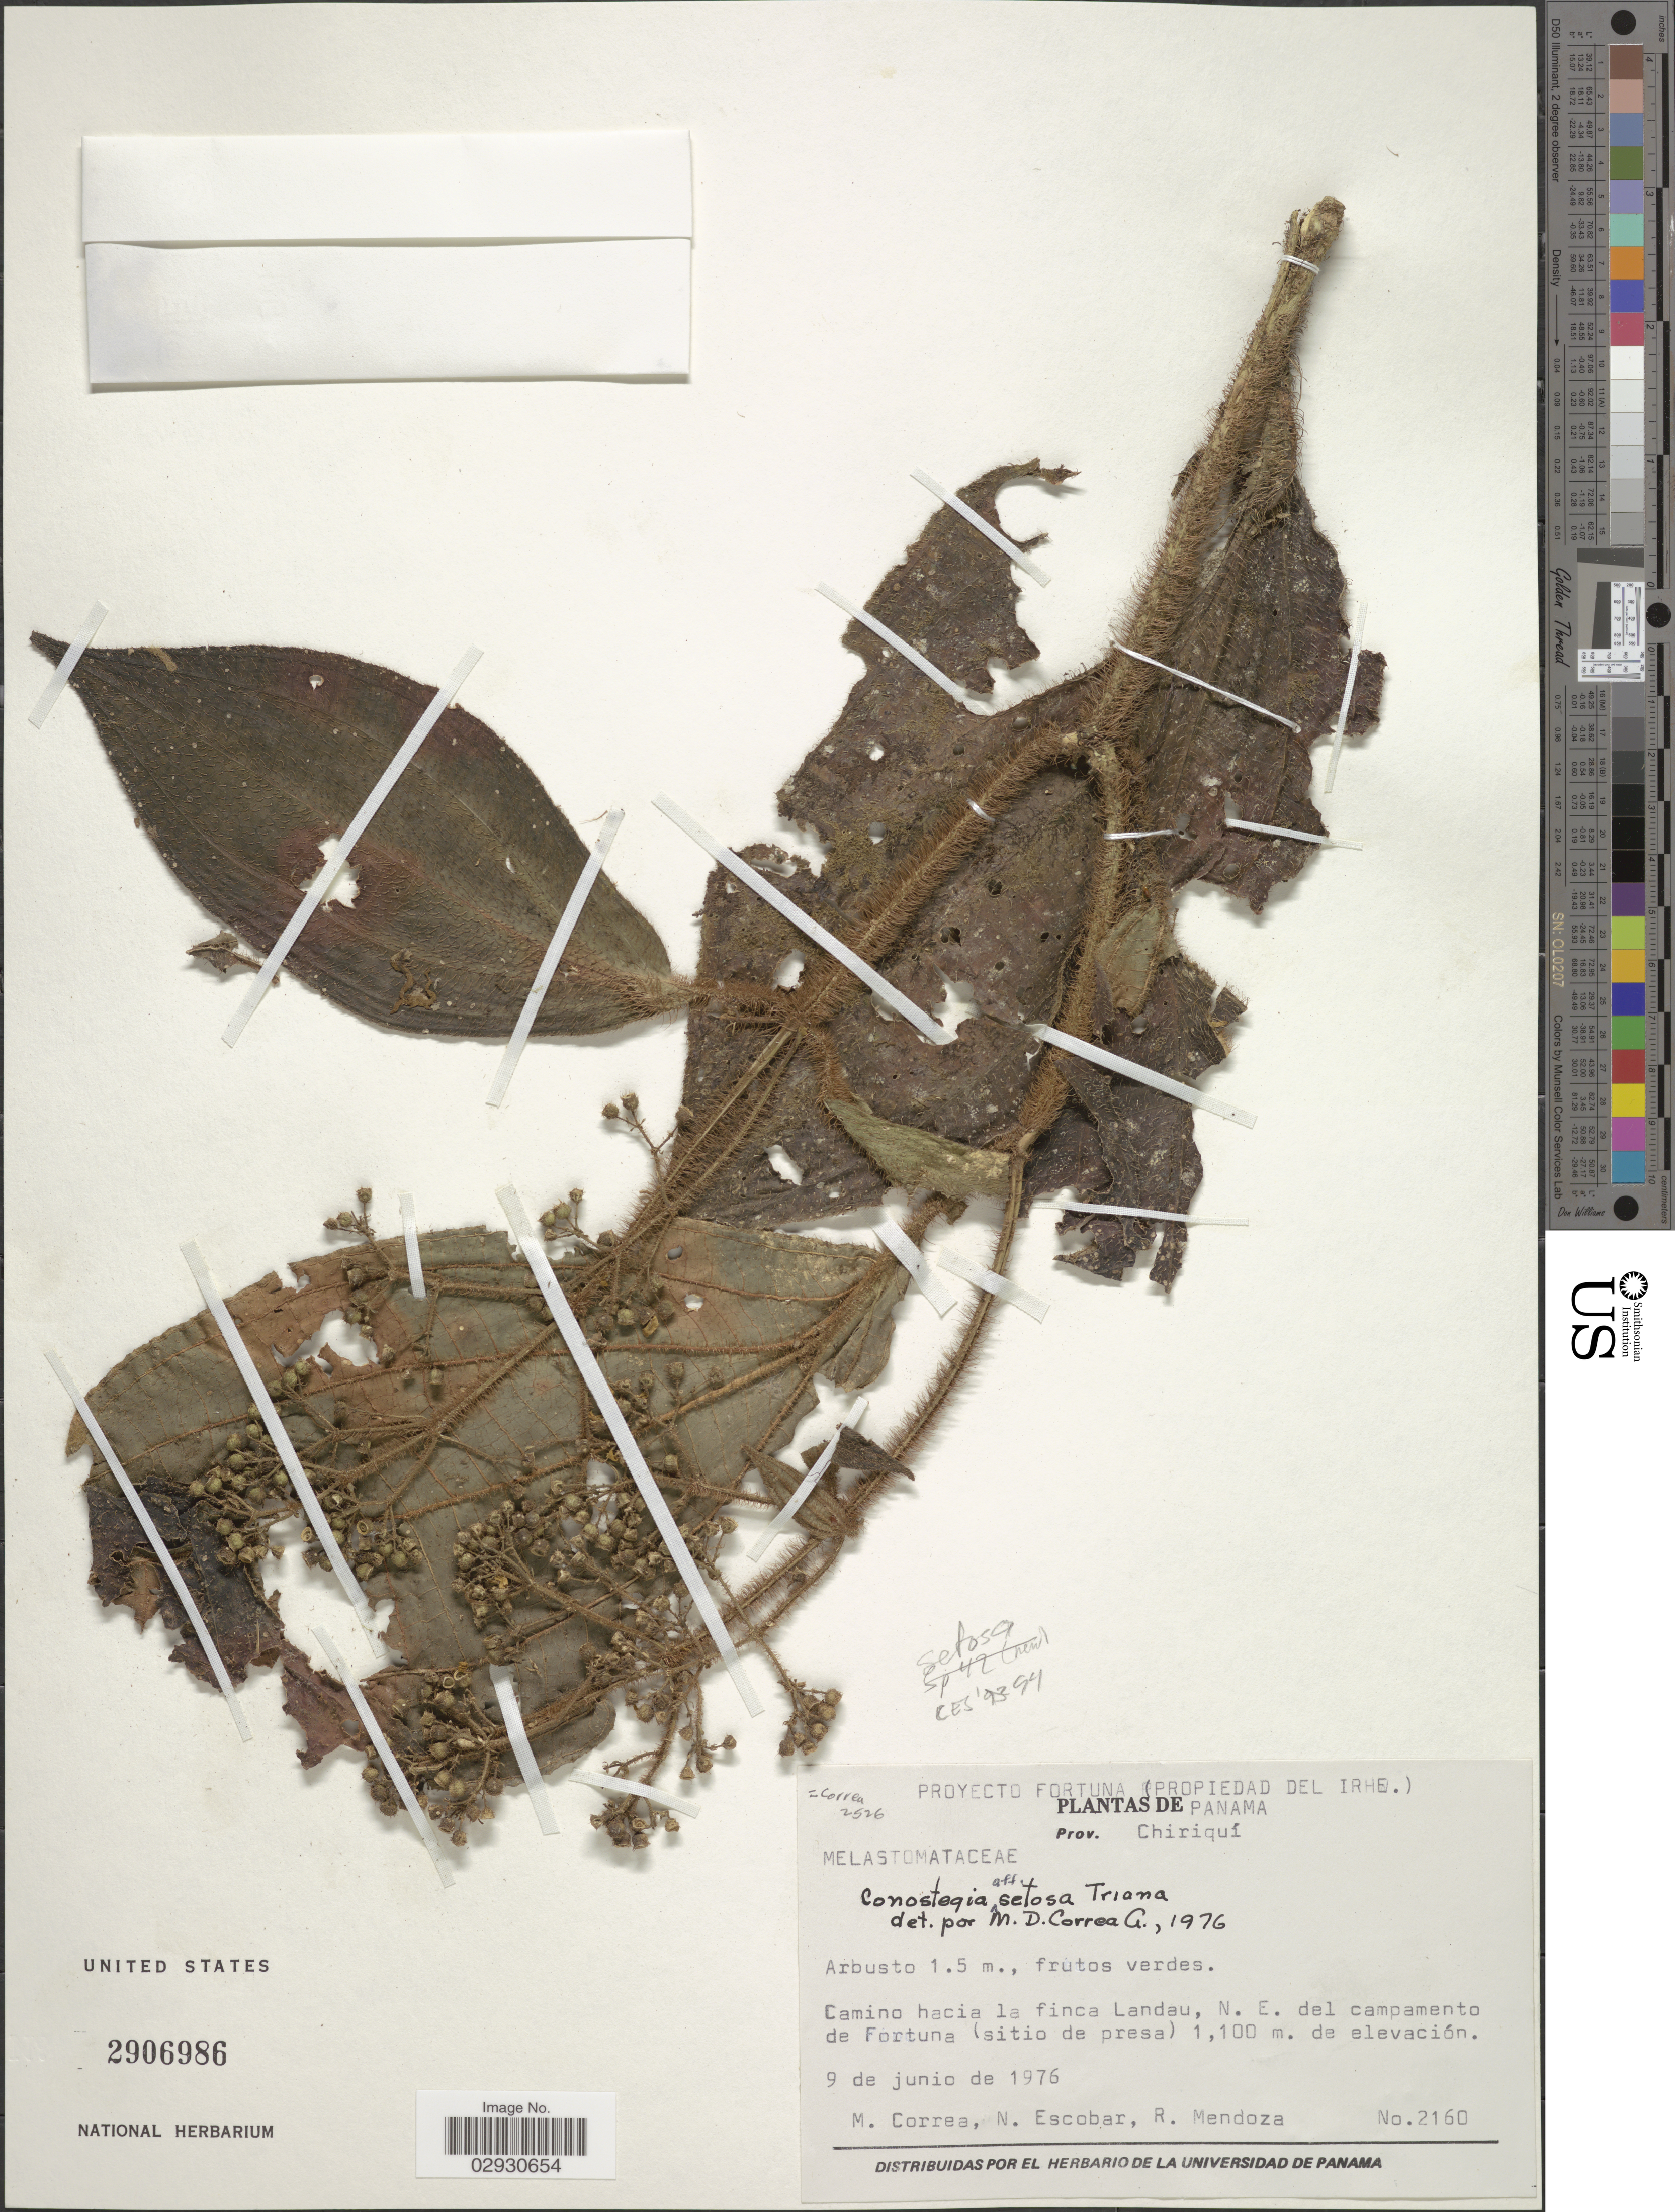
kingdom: Plantae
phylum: Tracheophyta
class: Magnoliopsida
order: Myrtales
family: Melastomataceae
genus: Conostegia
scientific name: Conostegia setosa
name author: Triana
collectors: M. Correa, N. Escobar & R. Mendoza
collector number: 2160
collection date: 1976-06-09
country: Panama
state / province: Chiriqui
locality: Camino hacia la finca Landau, N. E. del campamento de Fortuna (sitio de presa).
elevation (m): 1100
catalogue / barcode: US 2906986